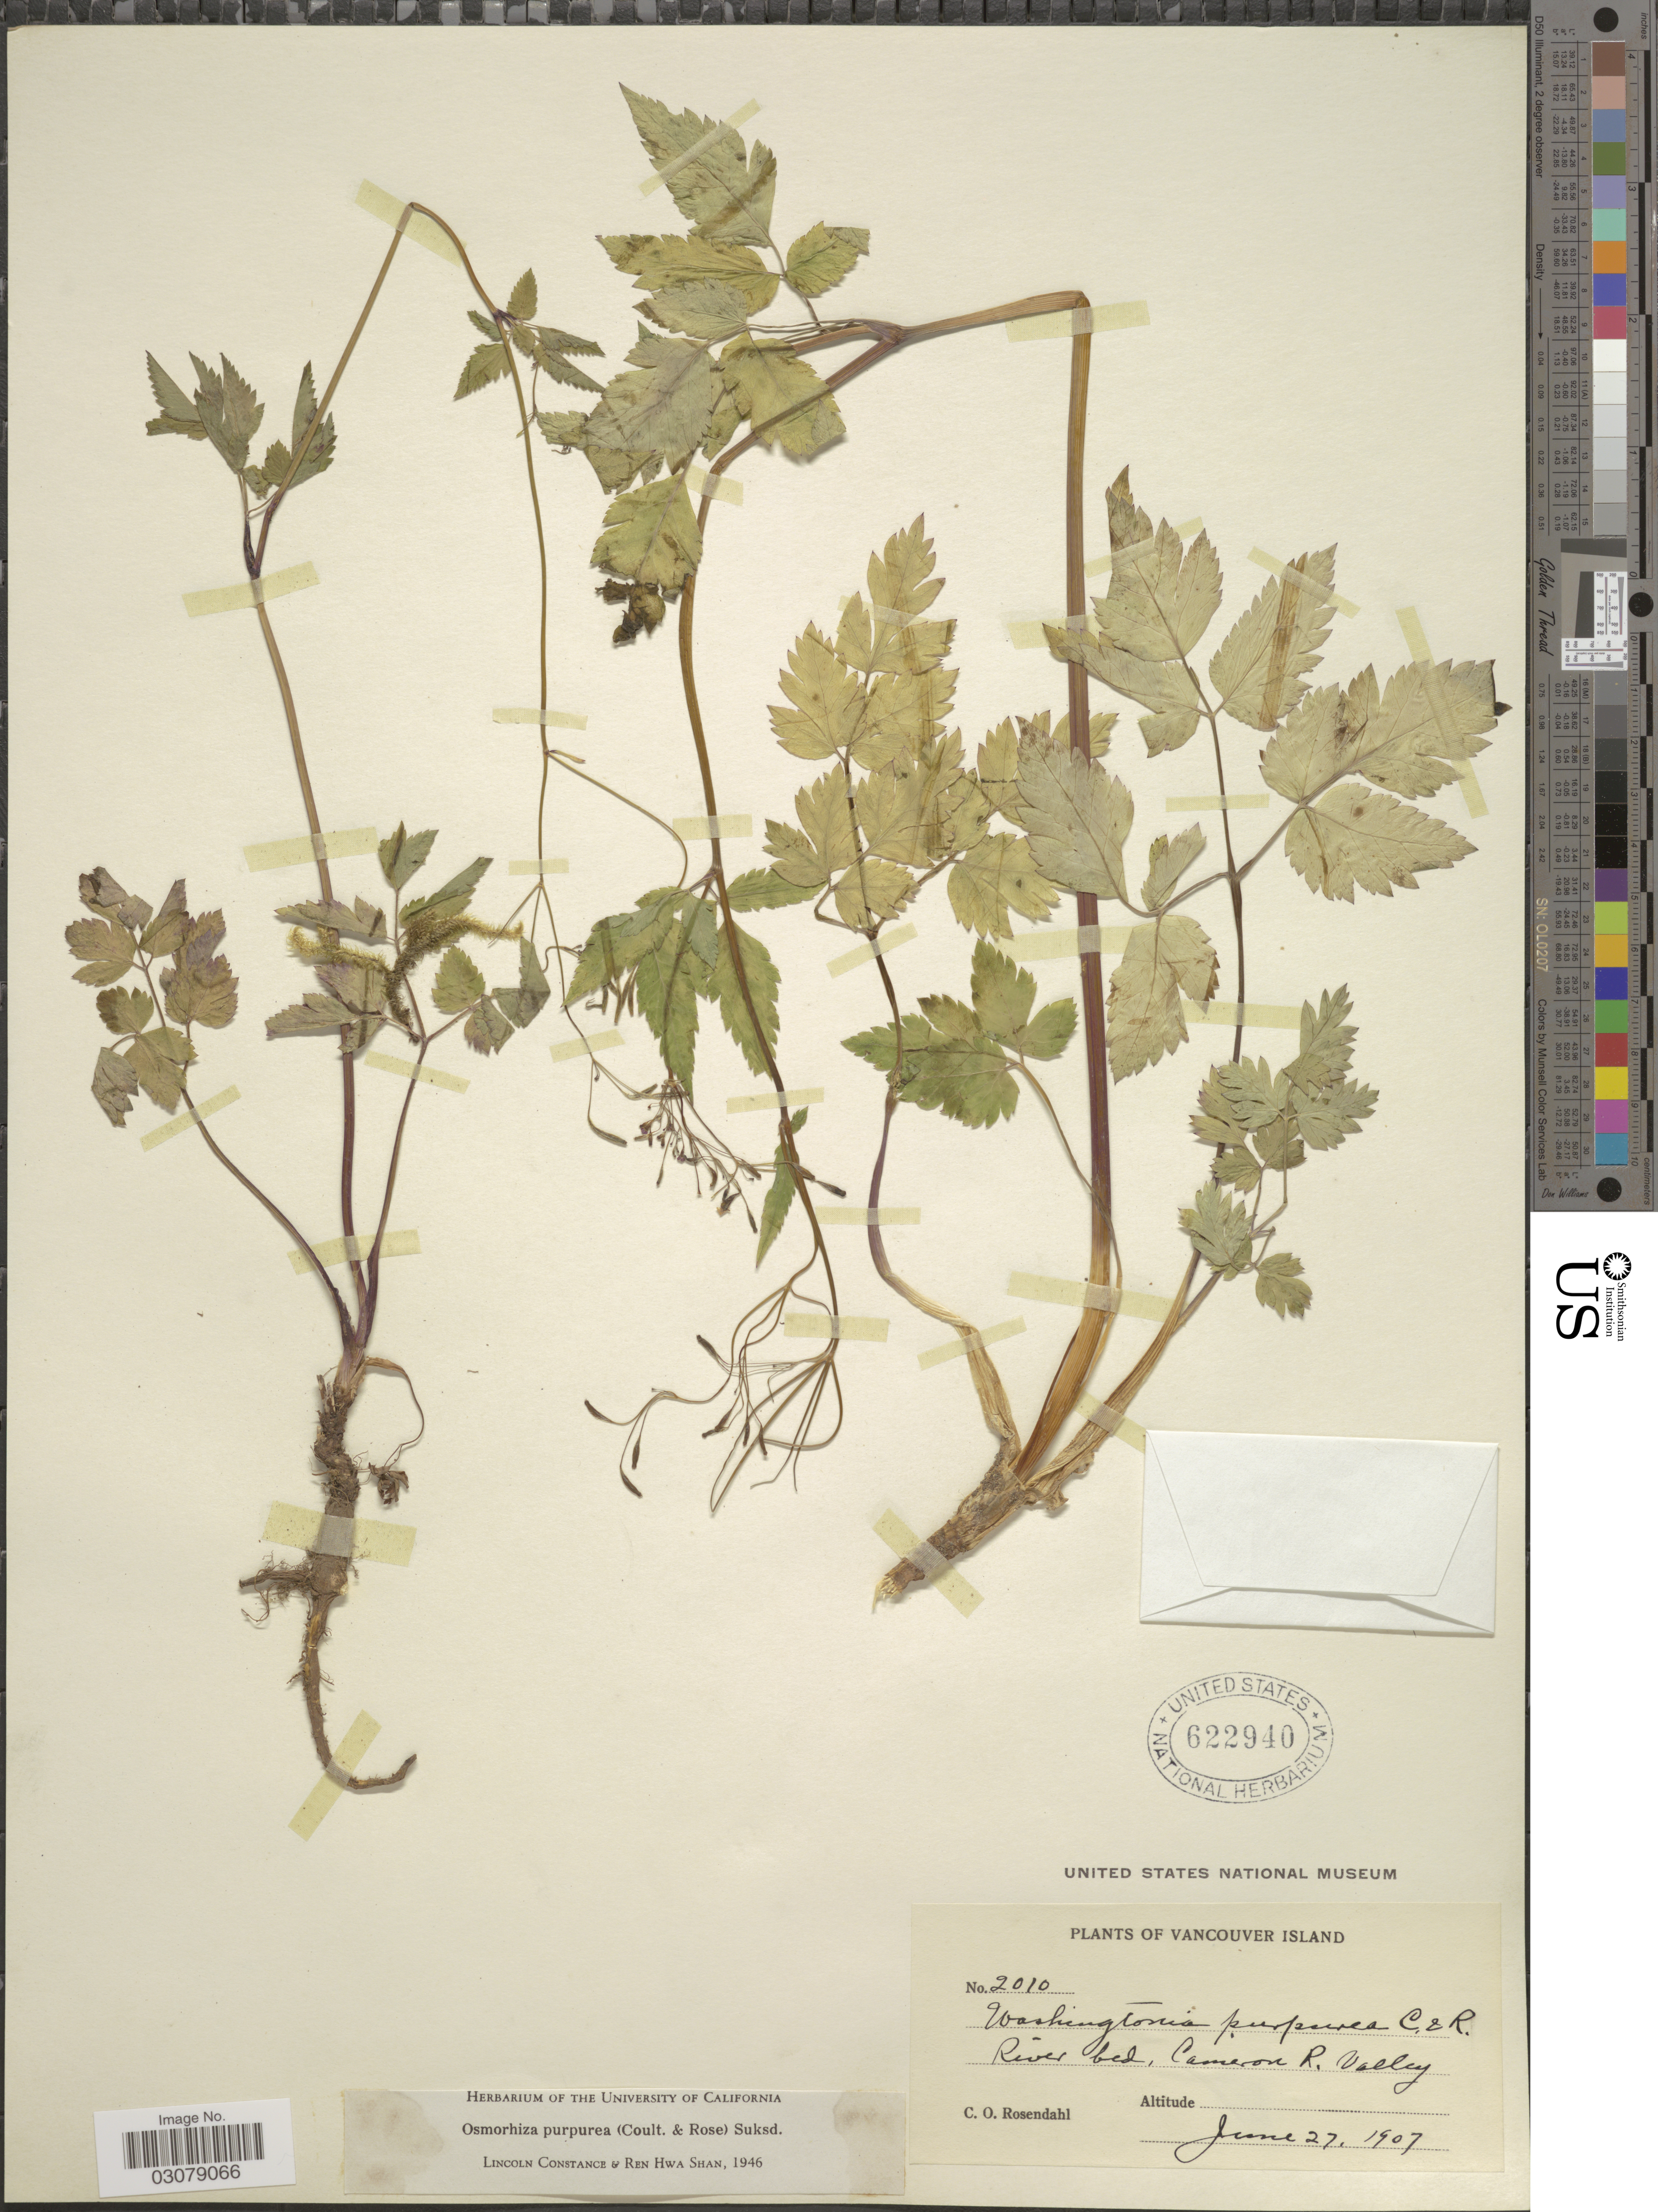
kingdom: Plantae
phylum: Tracheophyta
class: Magnoliopsida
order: Apiales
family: Apiaceae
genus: Osmorhiza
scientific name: Osmorhiza purpurea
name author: (J.M. Coult. & Rose) Suksd.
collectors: C. O. Rosendahl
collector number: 2010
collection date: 1907-06-27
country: Canada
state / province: British Columbia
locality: Vancouver Island. River bed, Cameron R. Valley.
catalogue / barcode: US 622940